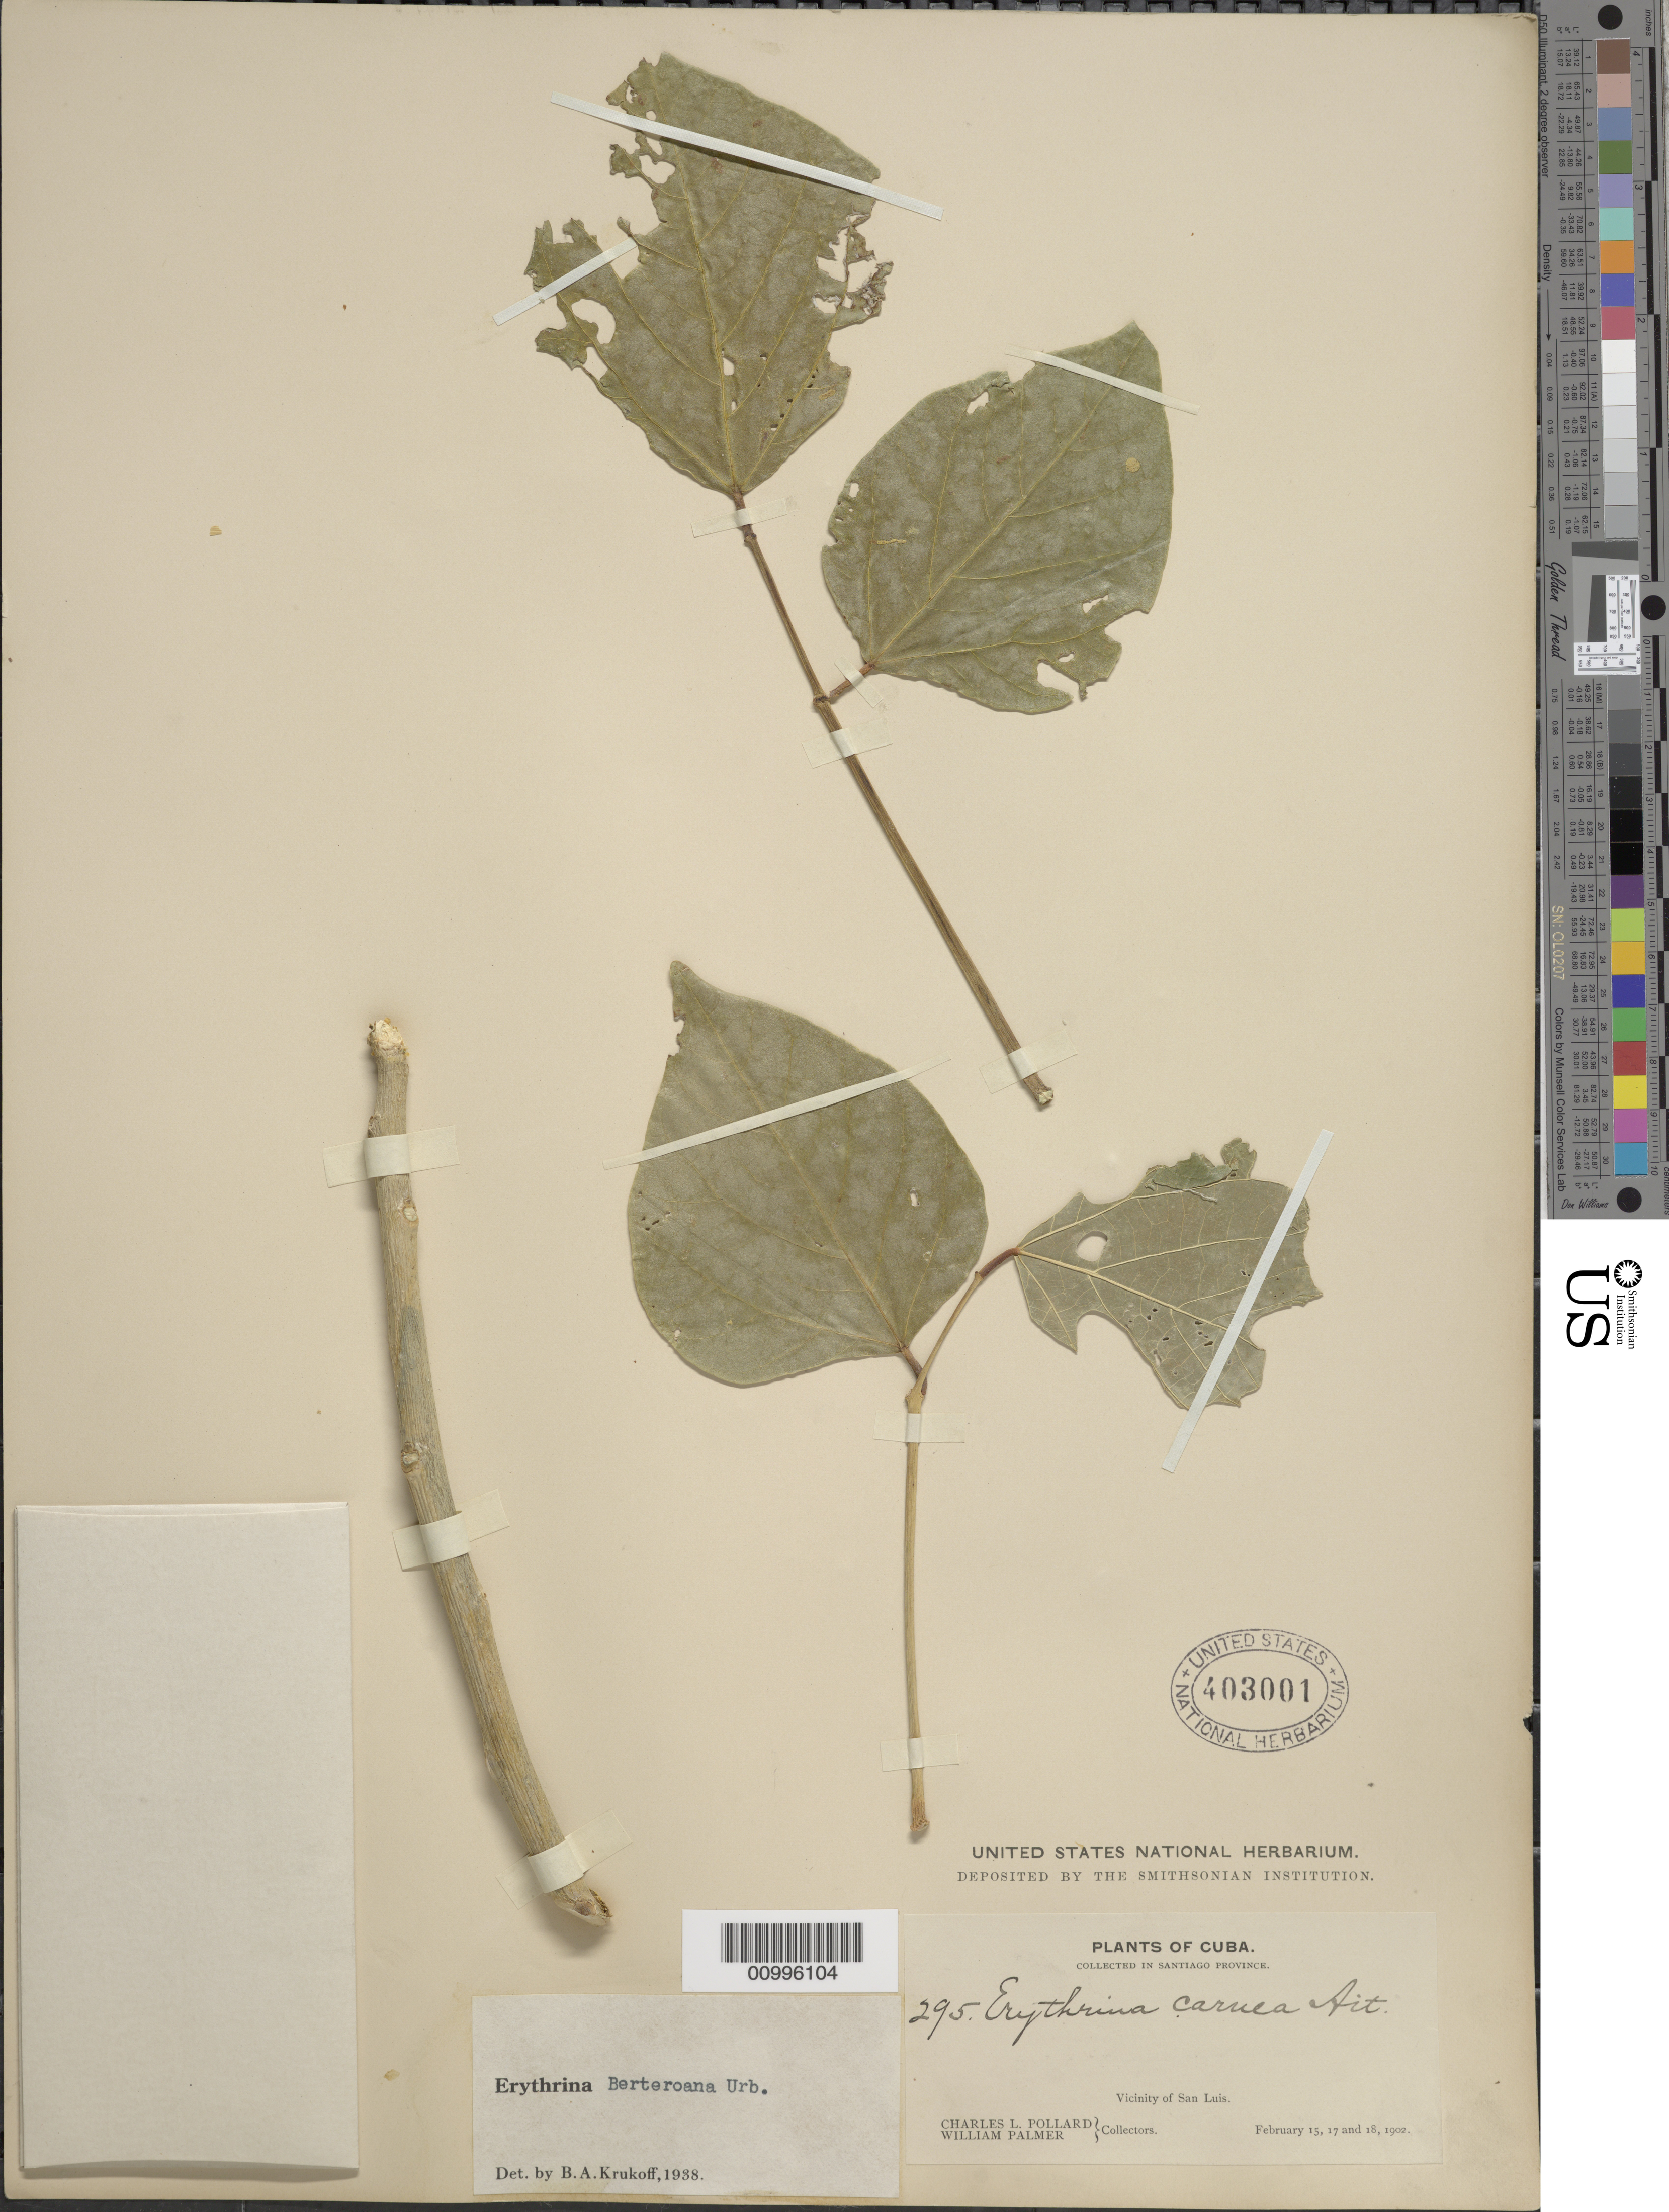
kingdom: Plantae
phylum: Tracheophyta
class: Magnoliopsida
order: Fabales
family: Fabaceae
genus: Erythrina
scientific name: Erythrina berteroana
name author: Urb.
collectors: C. L. Pollard & W. Palmer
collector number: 295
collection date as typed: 15 Feb 1902 to 17 Feb 1902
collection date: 1902-02-15/1902-02-17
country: Cuba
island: Cuba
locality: San Louis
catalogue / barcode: US 403001